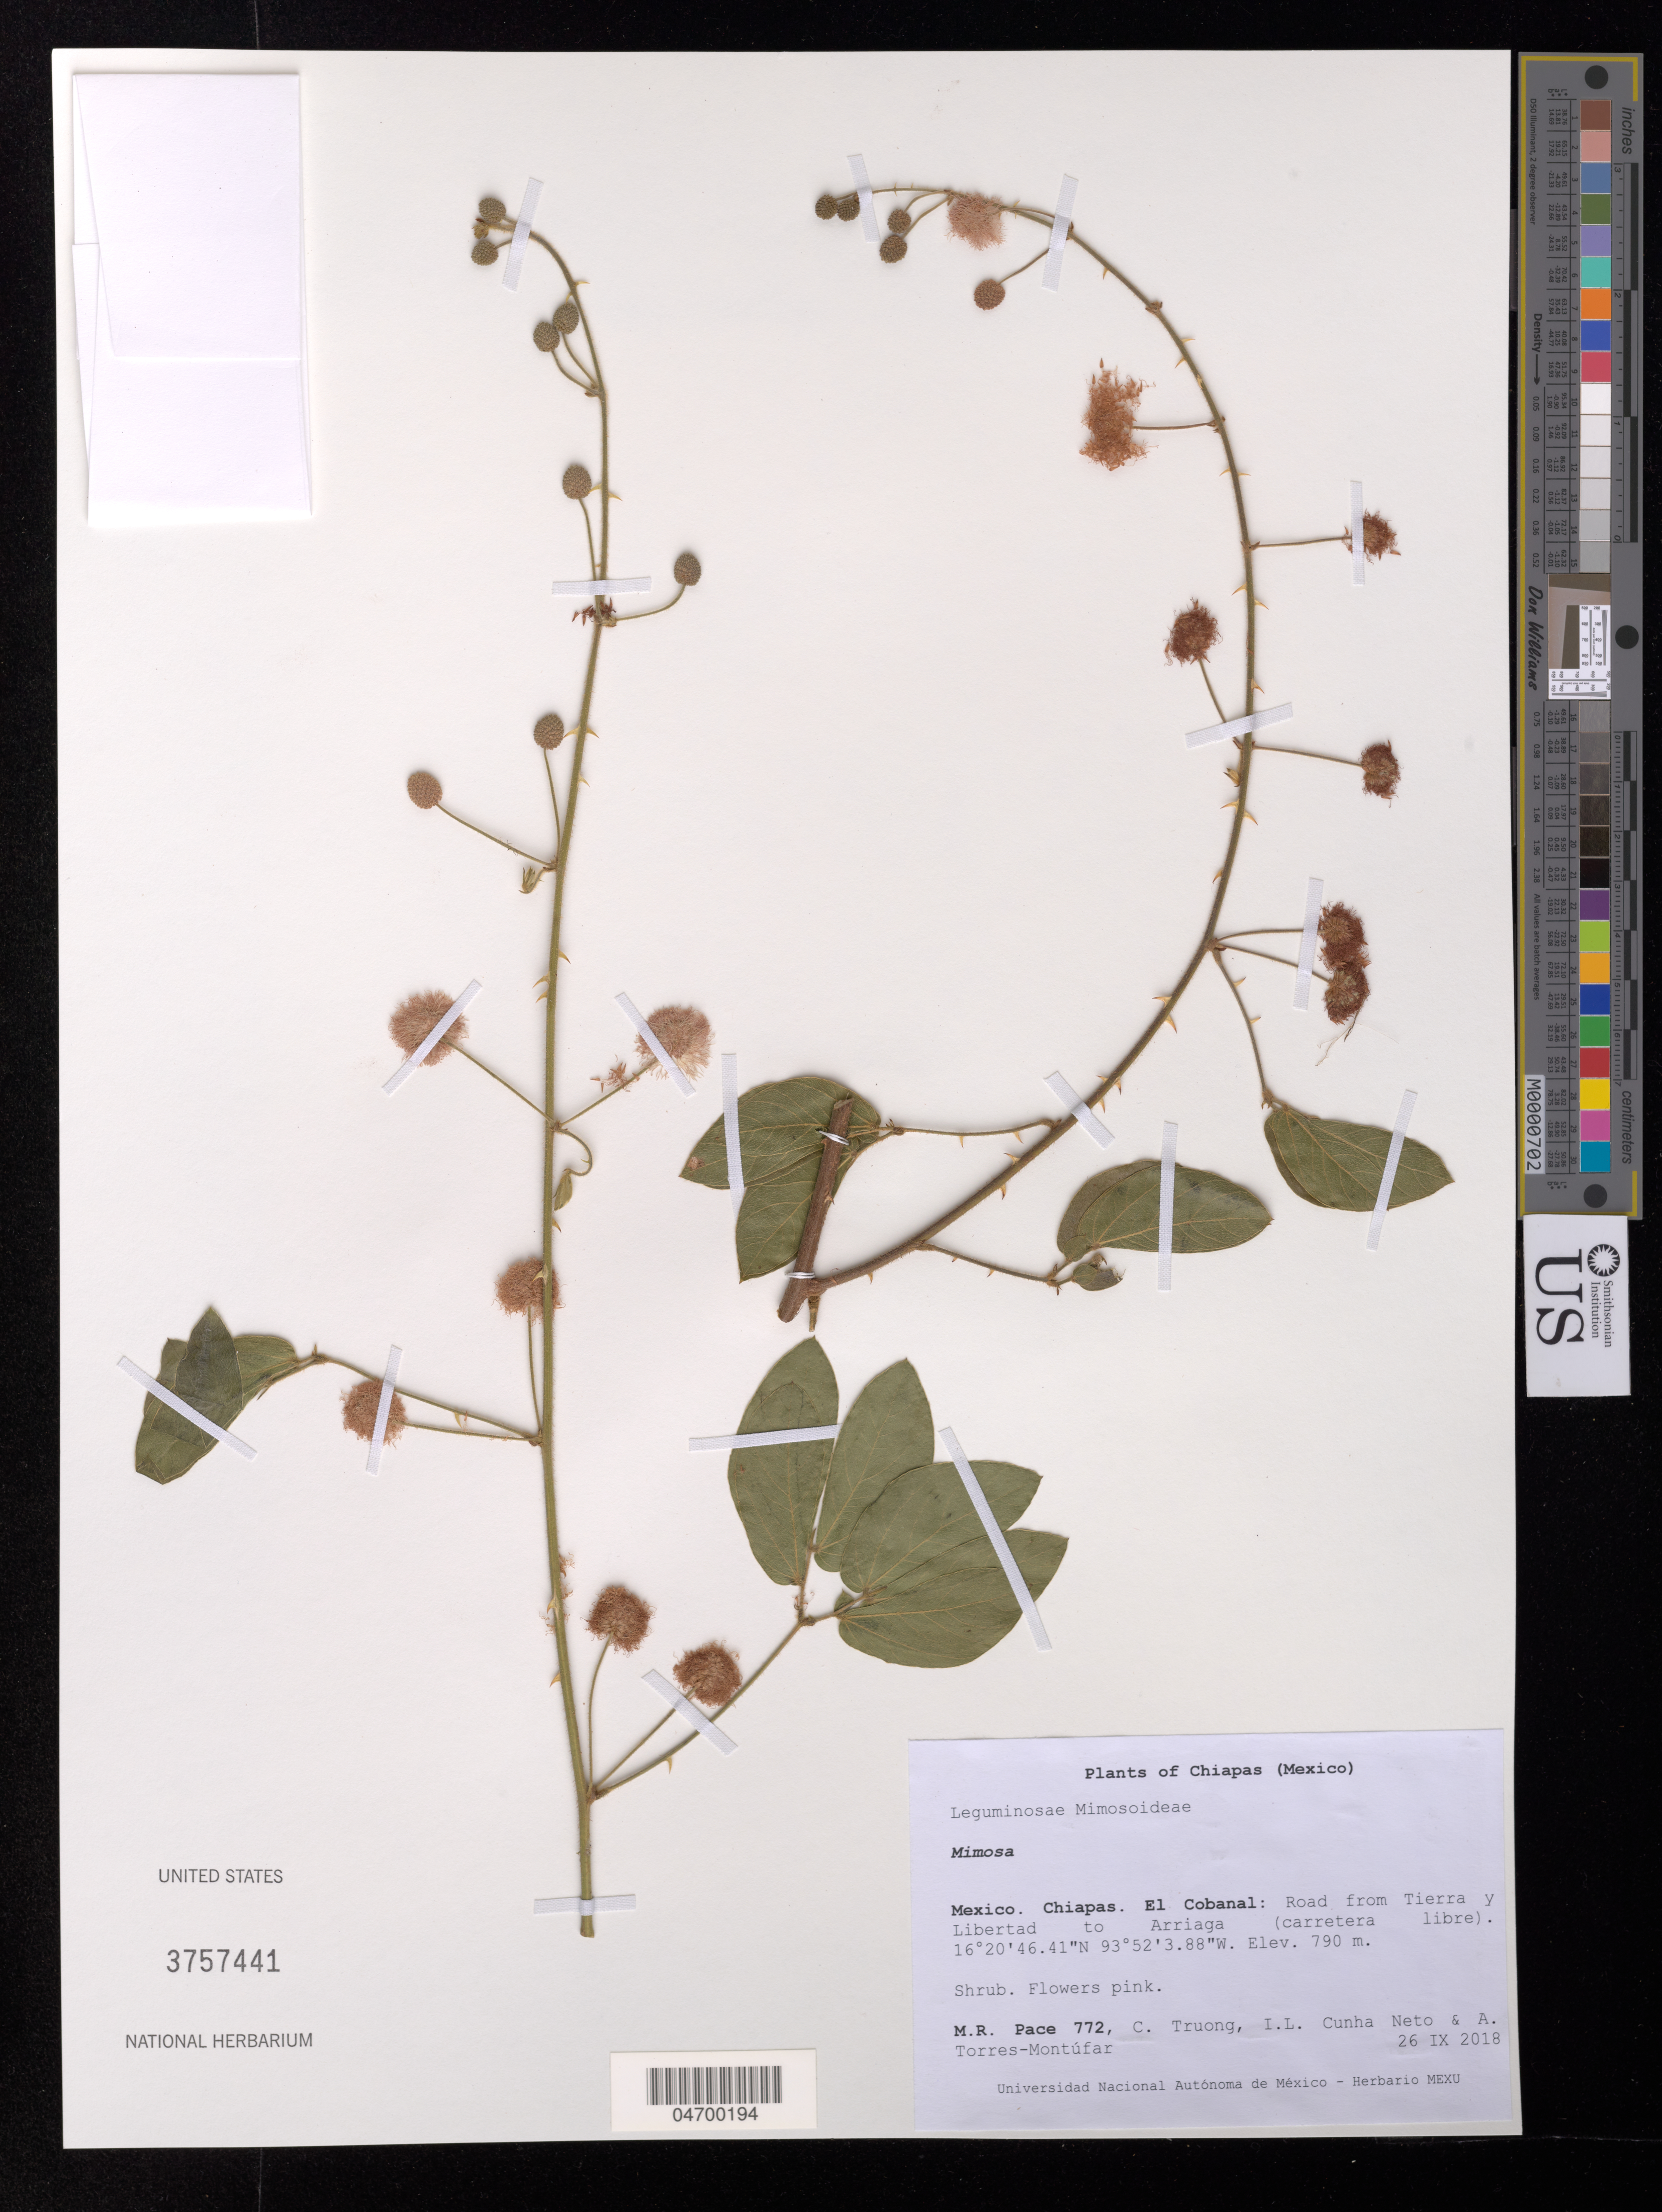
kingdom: Plantae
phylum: Tracheophyta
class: Magnoliopsida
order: Fabales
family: Fabaceae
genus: Mimosa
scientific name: Mimosa sp.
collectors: M. R. Pace, C. Truong, I. L. Cunha Neto & A. Torres-Montúfar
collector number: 772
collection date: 2018-09-26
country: Mexico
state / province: Chiapas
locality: El Cobanal: Road from Tierra y Libertad to Arriaga (carretera libre).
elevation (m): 790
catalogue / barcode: US 3757441